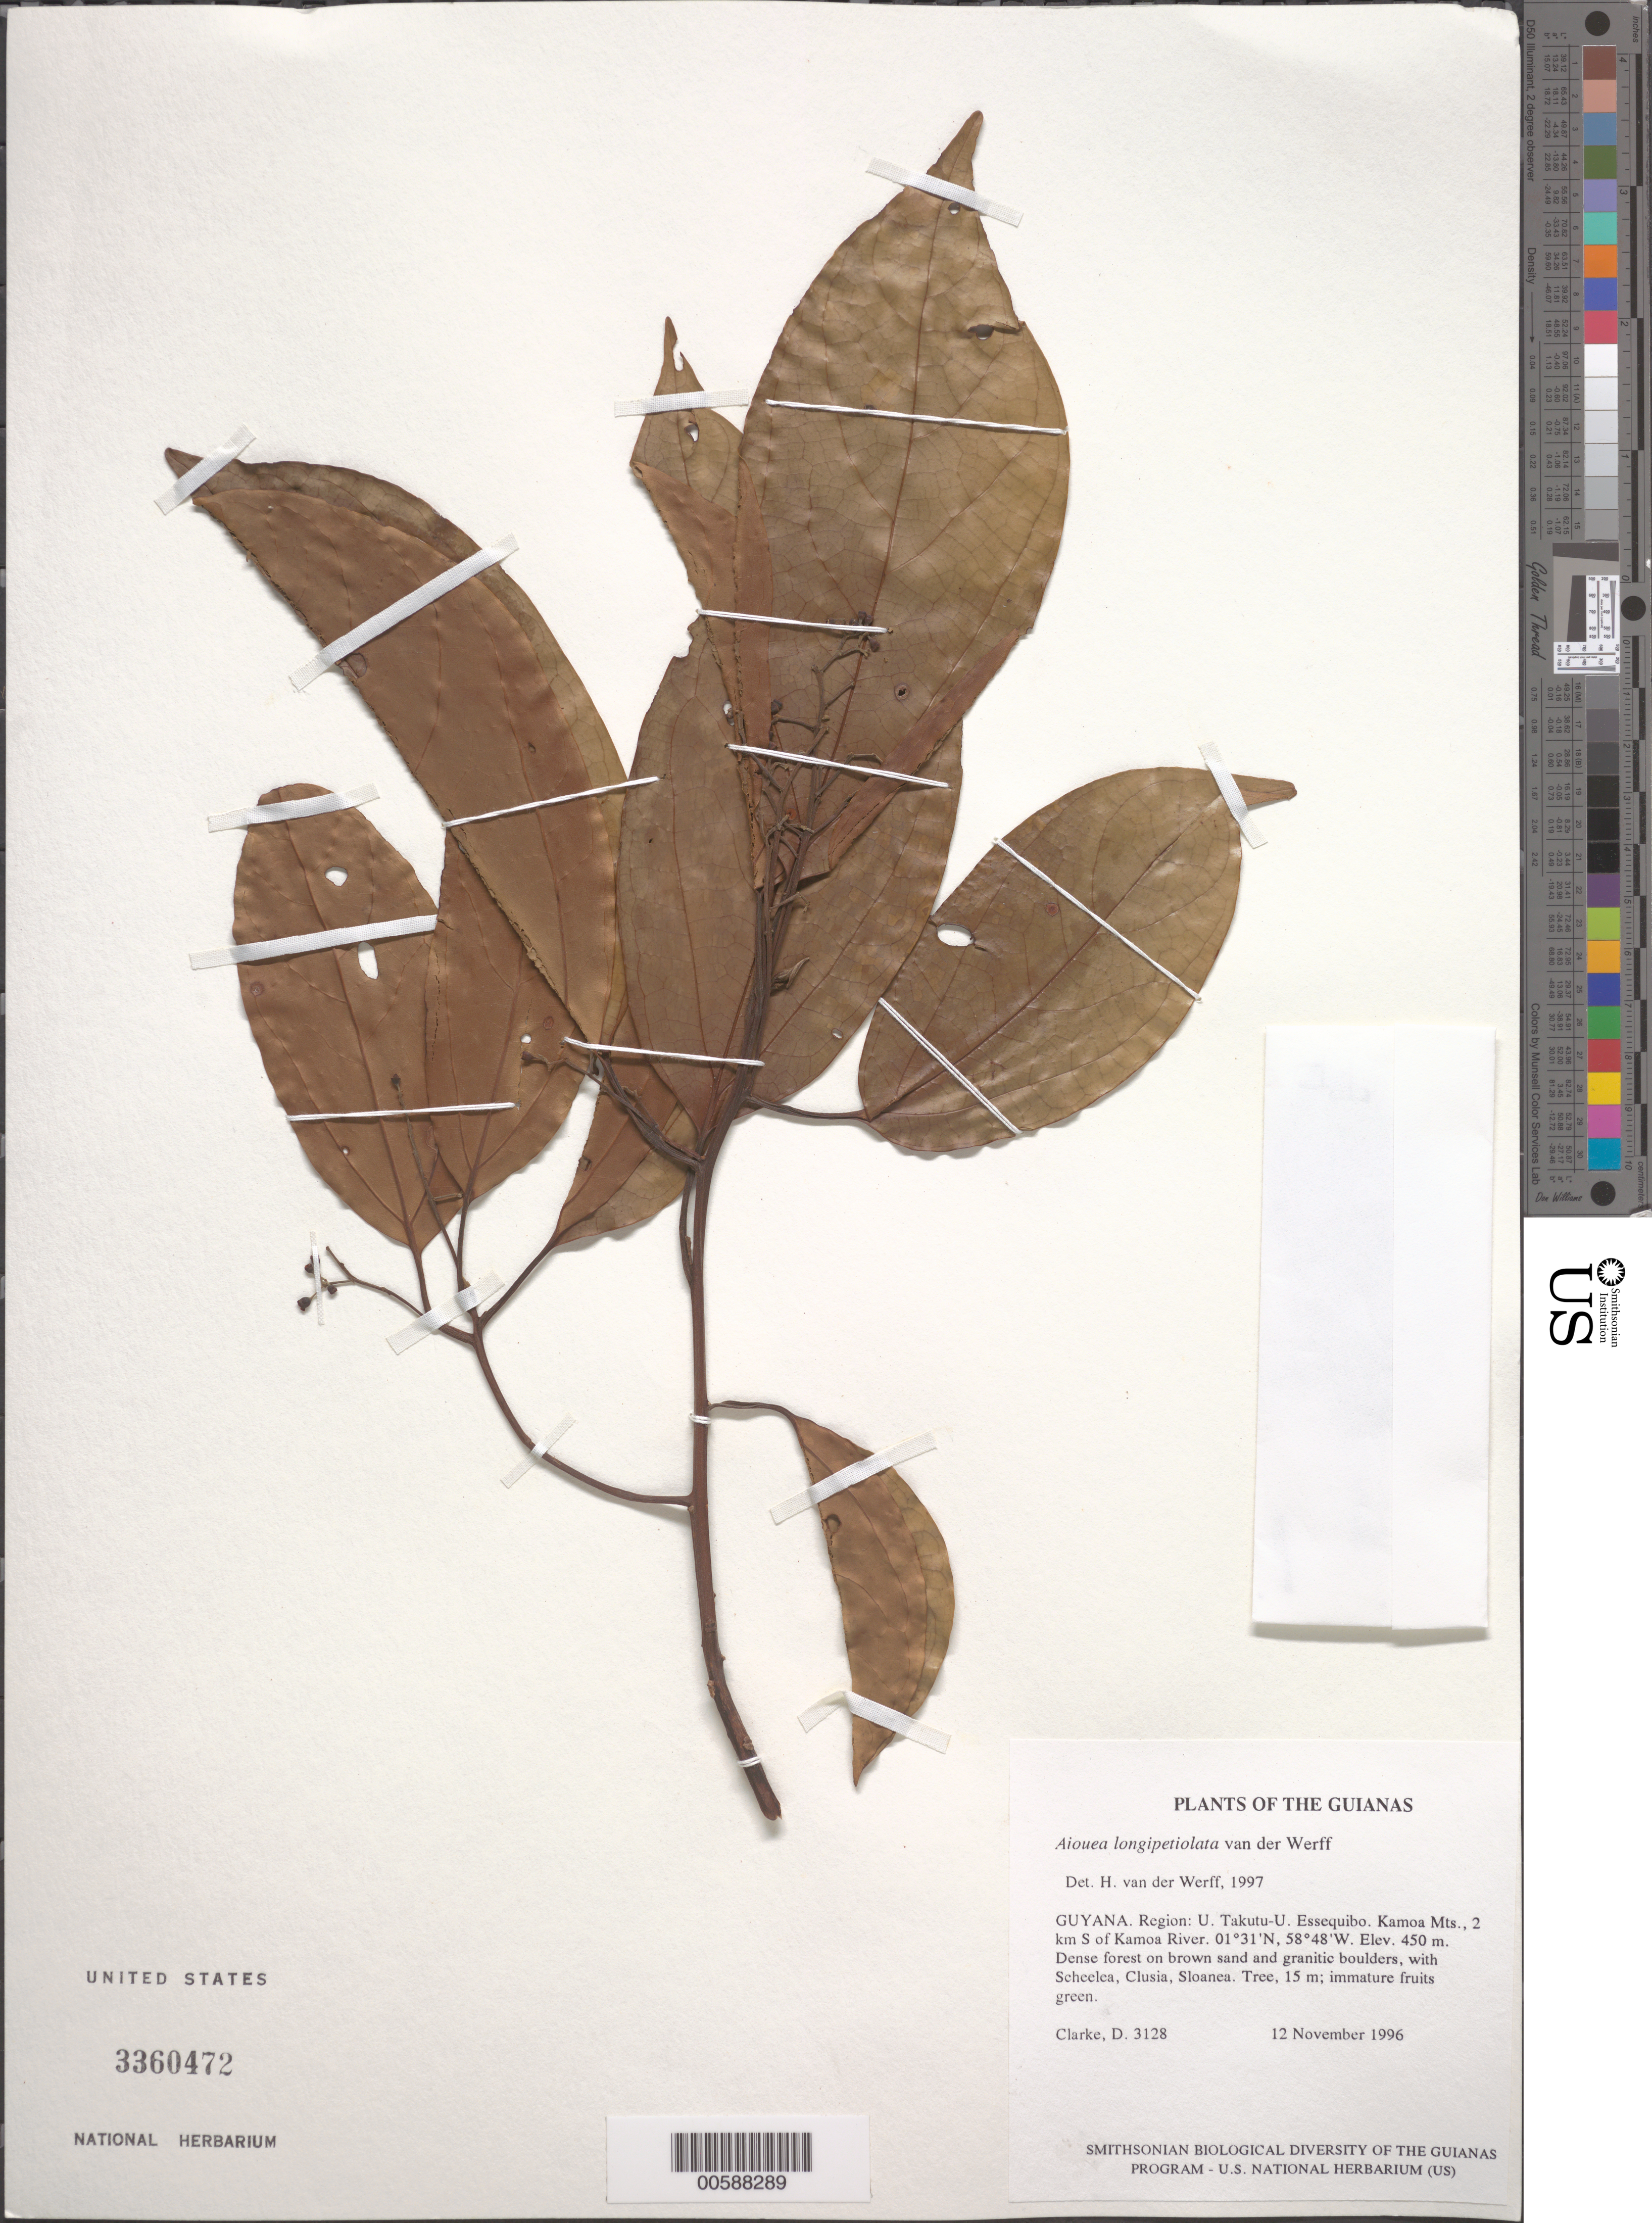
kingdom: Plantae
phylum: Tracheophyta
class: Magnoliopsida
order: Laurales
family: Lauraceae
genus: Aiouea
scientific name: Aiouea longipetiolata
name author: van der Werff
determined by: van der Werff, H., (MO), Missouri Botanical Garden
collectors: H. D. Clarke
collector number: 3128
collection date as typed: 12 November 1996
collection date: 1996-11-12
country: Guyana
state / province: U. Takutu-U. Essequibo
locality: Kamoa Mts., 2 km S of Kamoa River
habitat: Dense forest on brown sand and granitic boulders, with Scheelea, Clusia, Sloanea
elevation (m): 450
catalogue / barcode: US 3360472